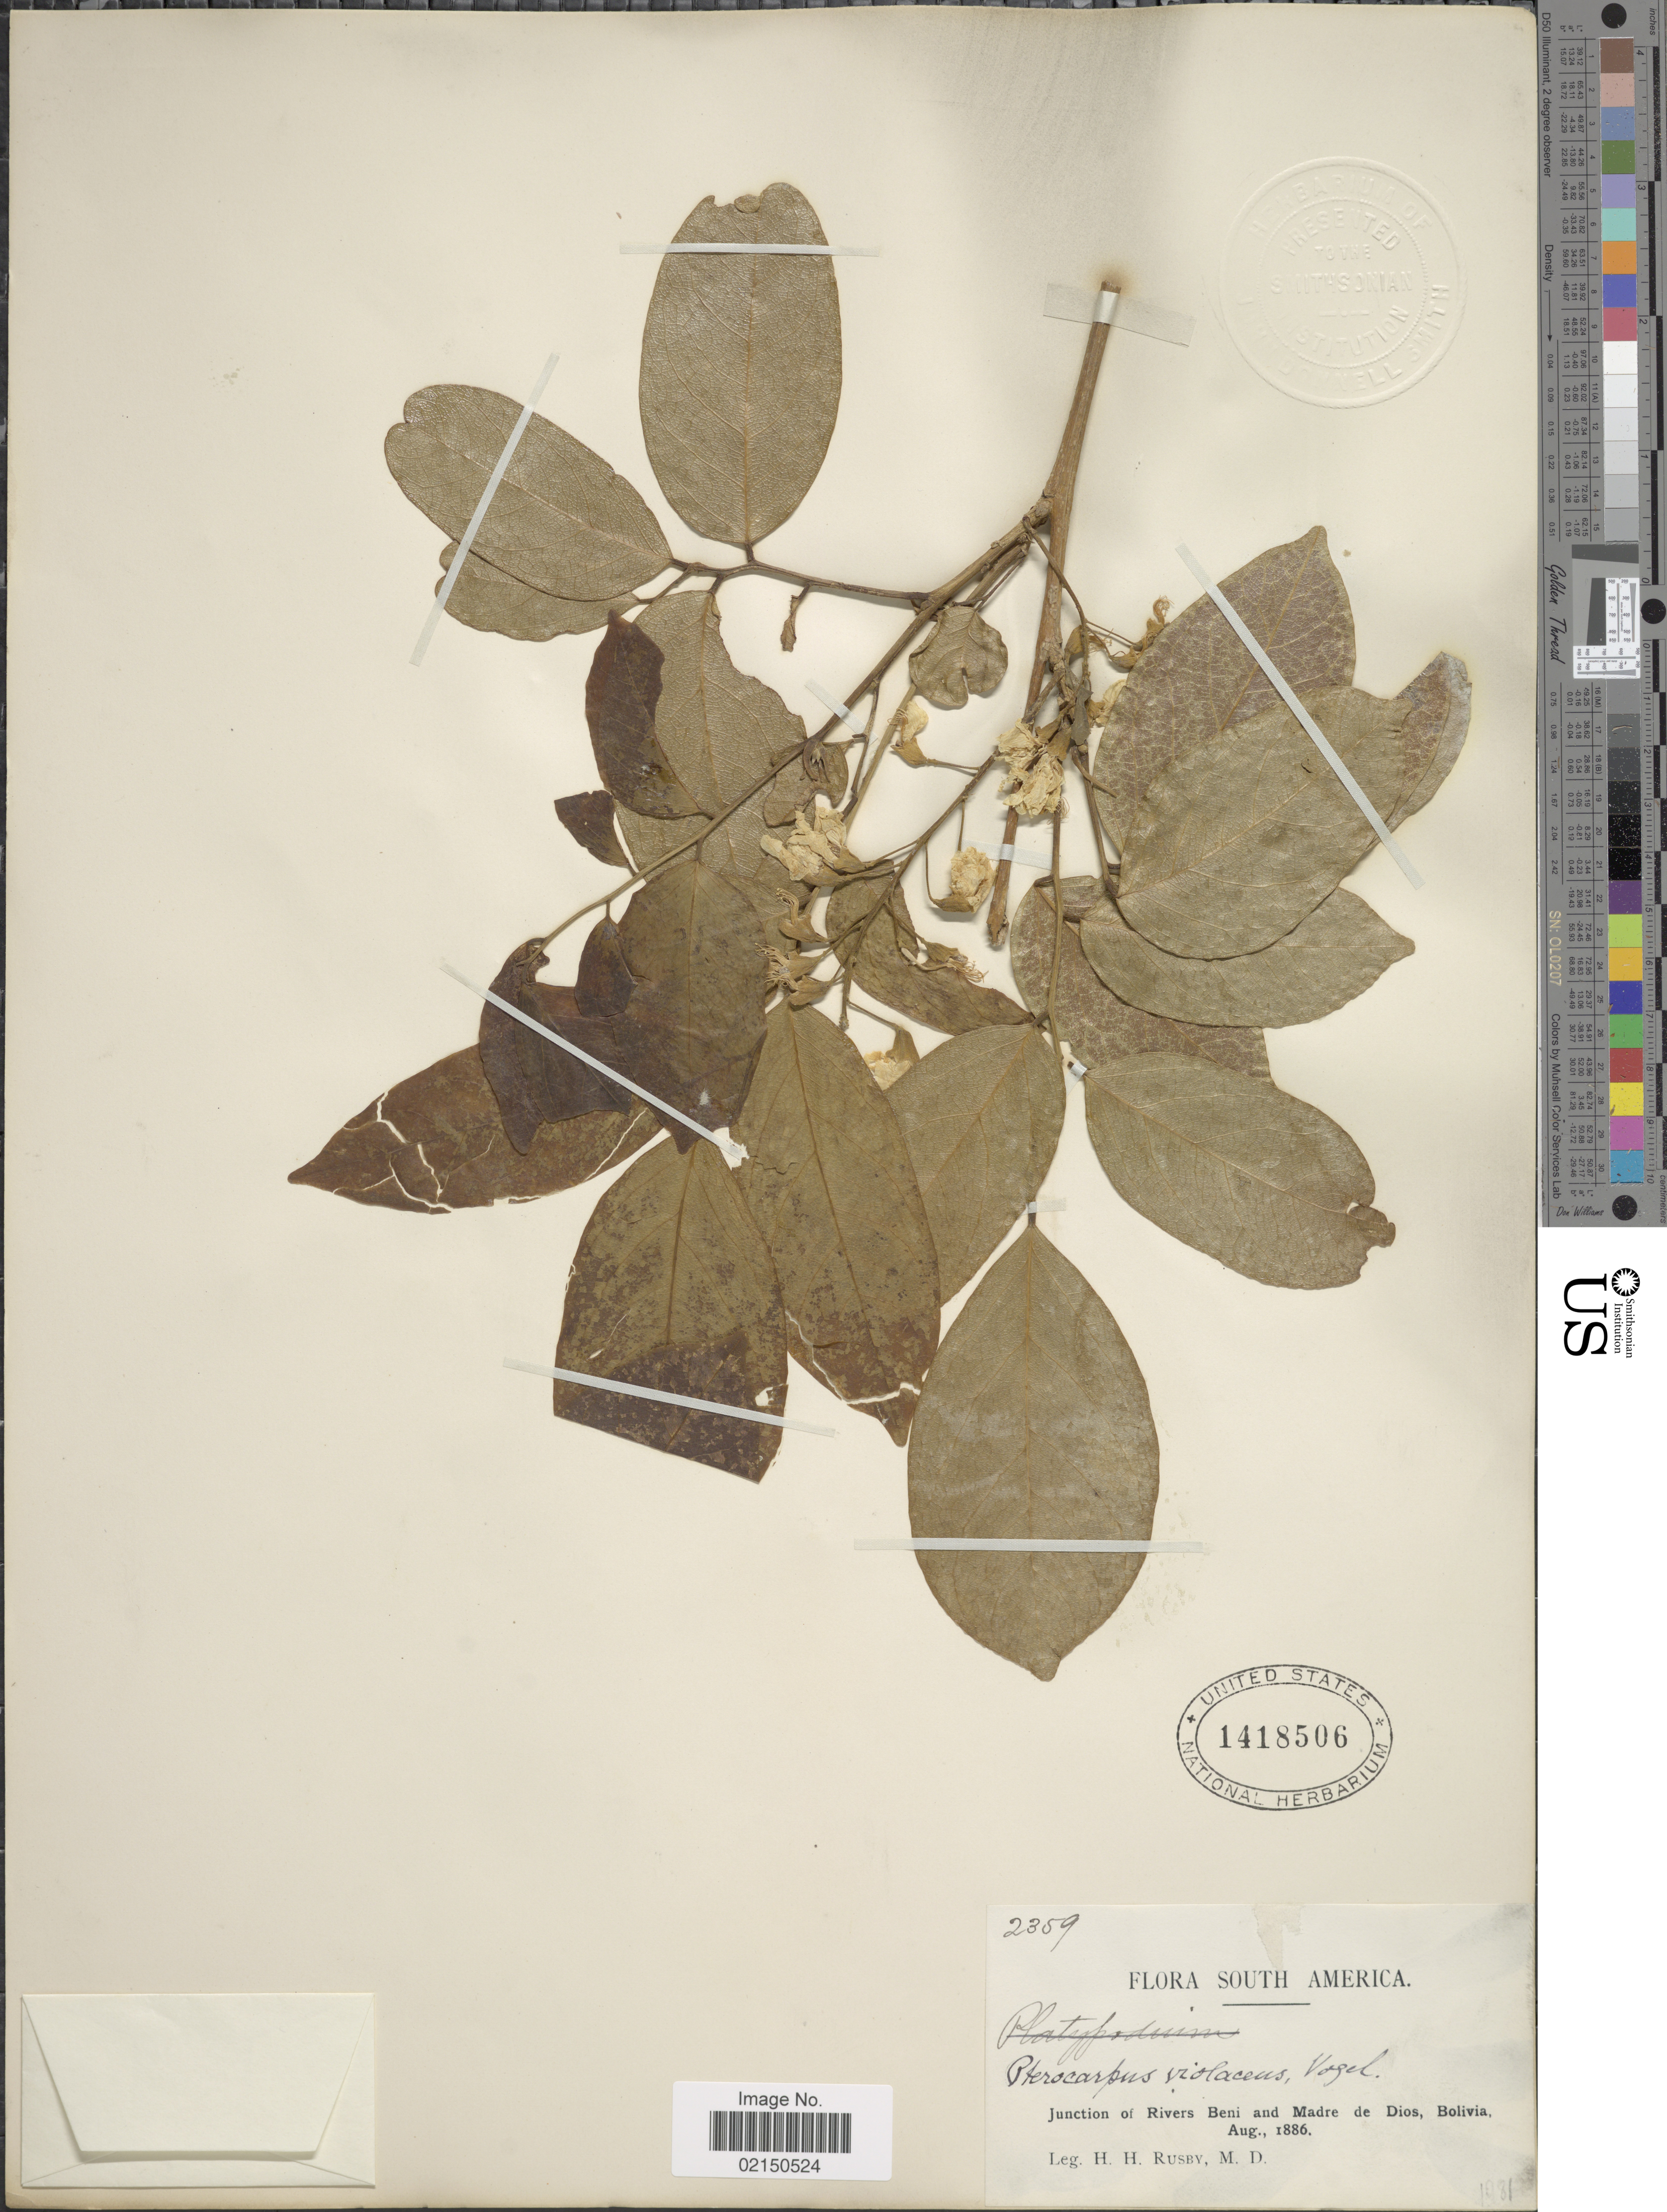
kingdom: Plantae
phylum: Tracheophyta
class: Magnoliopsida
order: Fabales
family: Fabaceae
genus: Pterocarpus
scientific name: Pterocarpus violaceus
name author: Vogel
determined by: Klitgaard, B. B.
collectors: H. H. Rusby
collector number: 2359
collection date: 1886-08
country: Bolivia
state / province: Beni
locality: Junction of Rivers Beni and Madre de Dios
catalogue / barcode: US 1418506